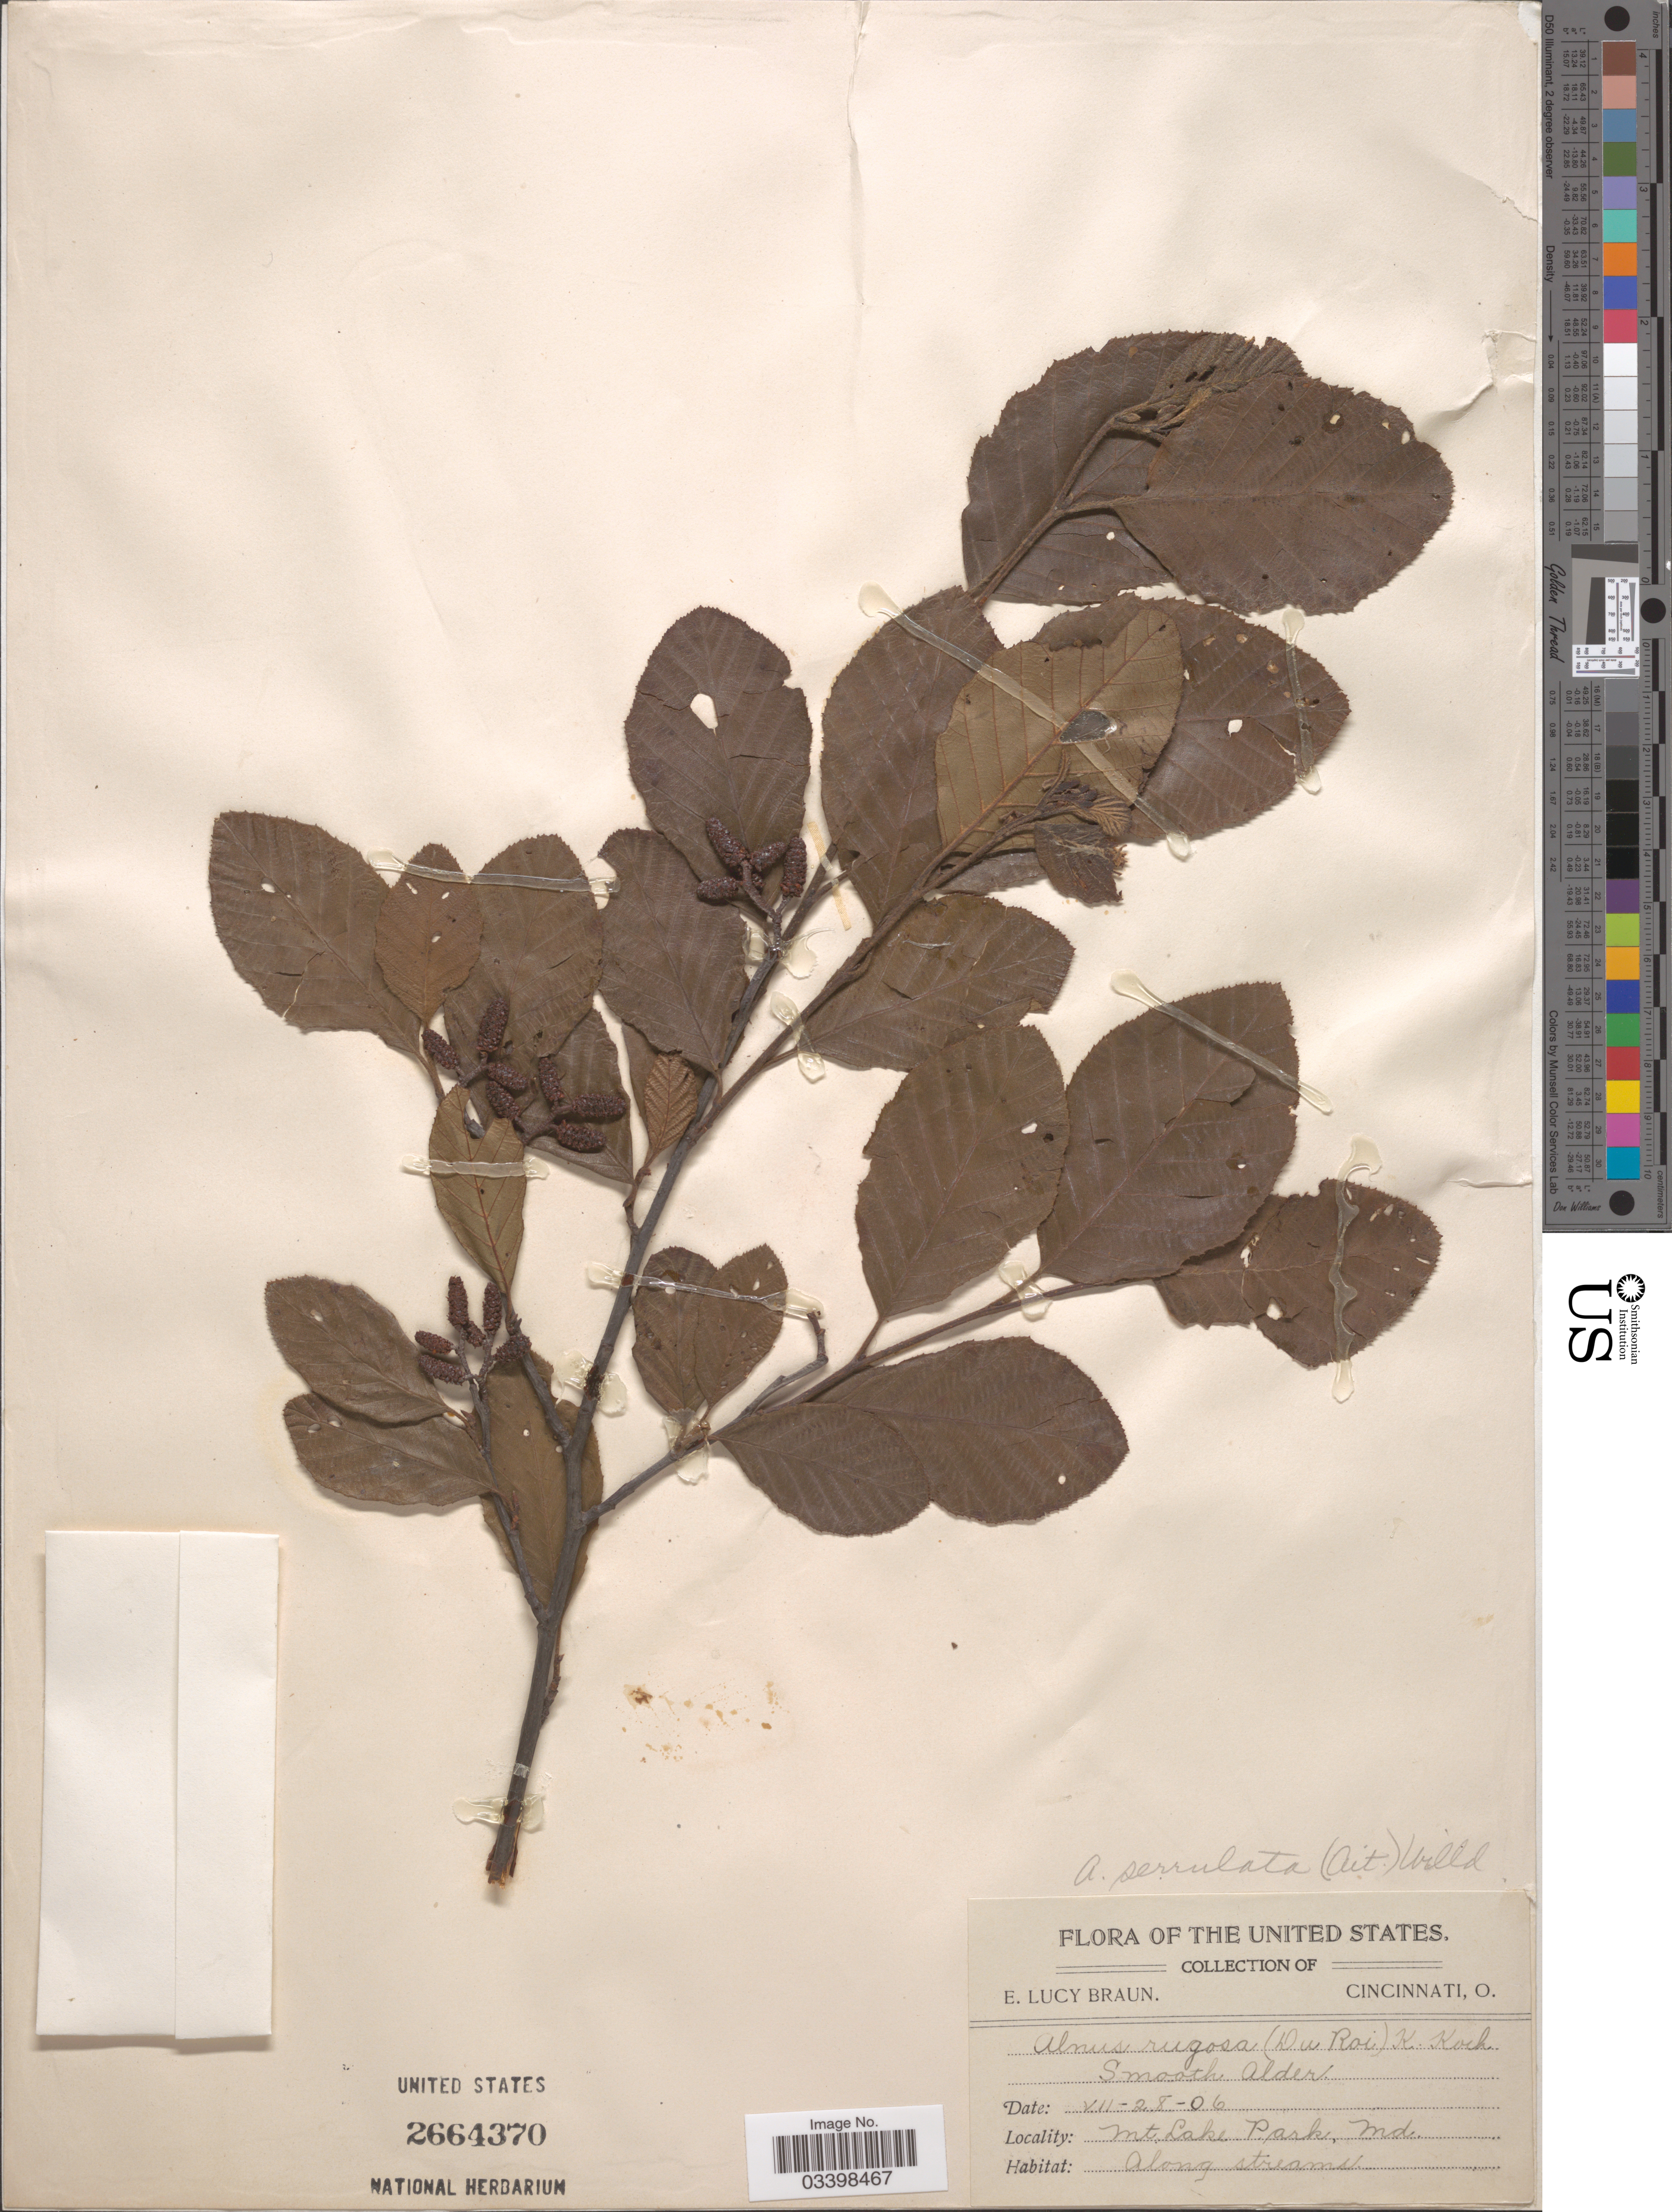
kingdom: Plantae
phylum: Tracheophyta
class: Magnoliopsida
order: Fagales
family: Betulaceae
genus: Alnus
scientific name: Alnus serrulata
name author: (Aiton) Willd.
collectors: E. L. Braun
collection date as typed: Transcribed d/m/y: 28/7/6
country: United States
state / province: Maryland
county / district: Garrett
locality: Mt. Lake Park.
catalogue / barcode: US 2664370